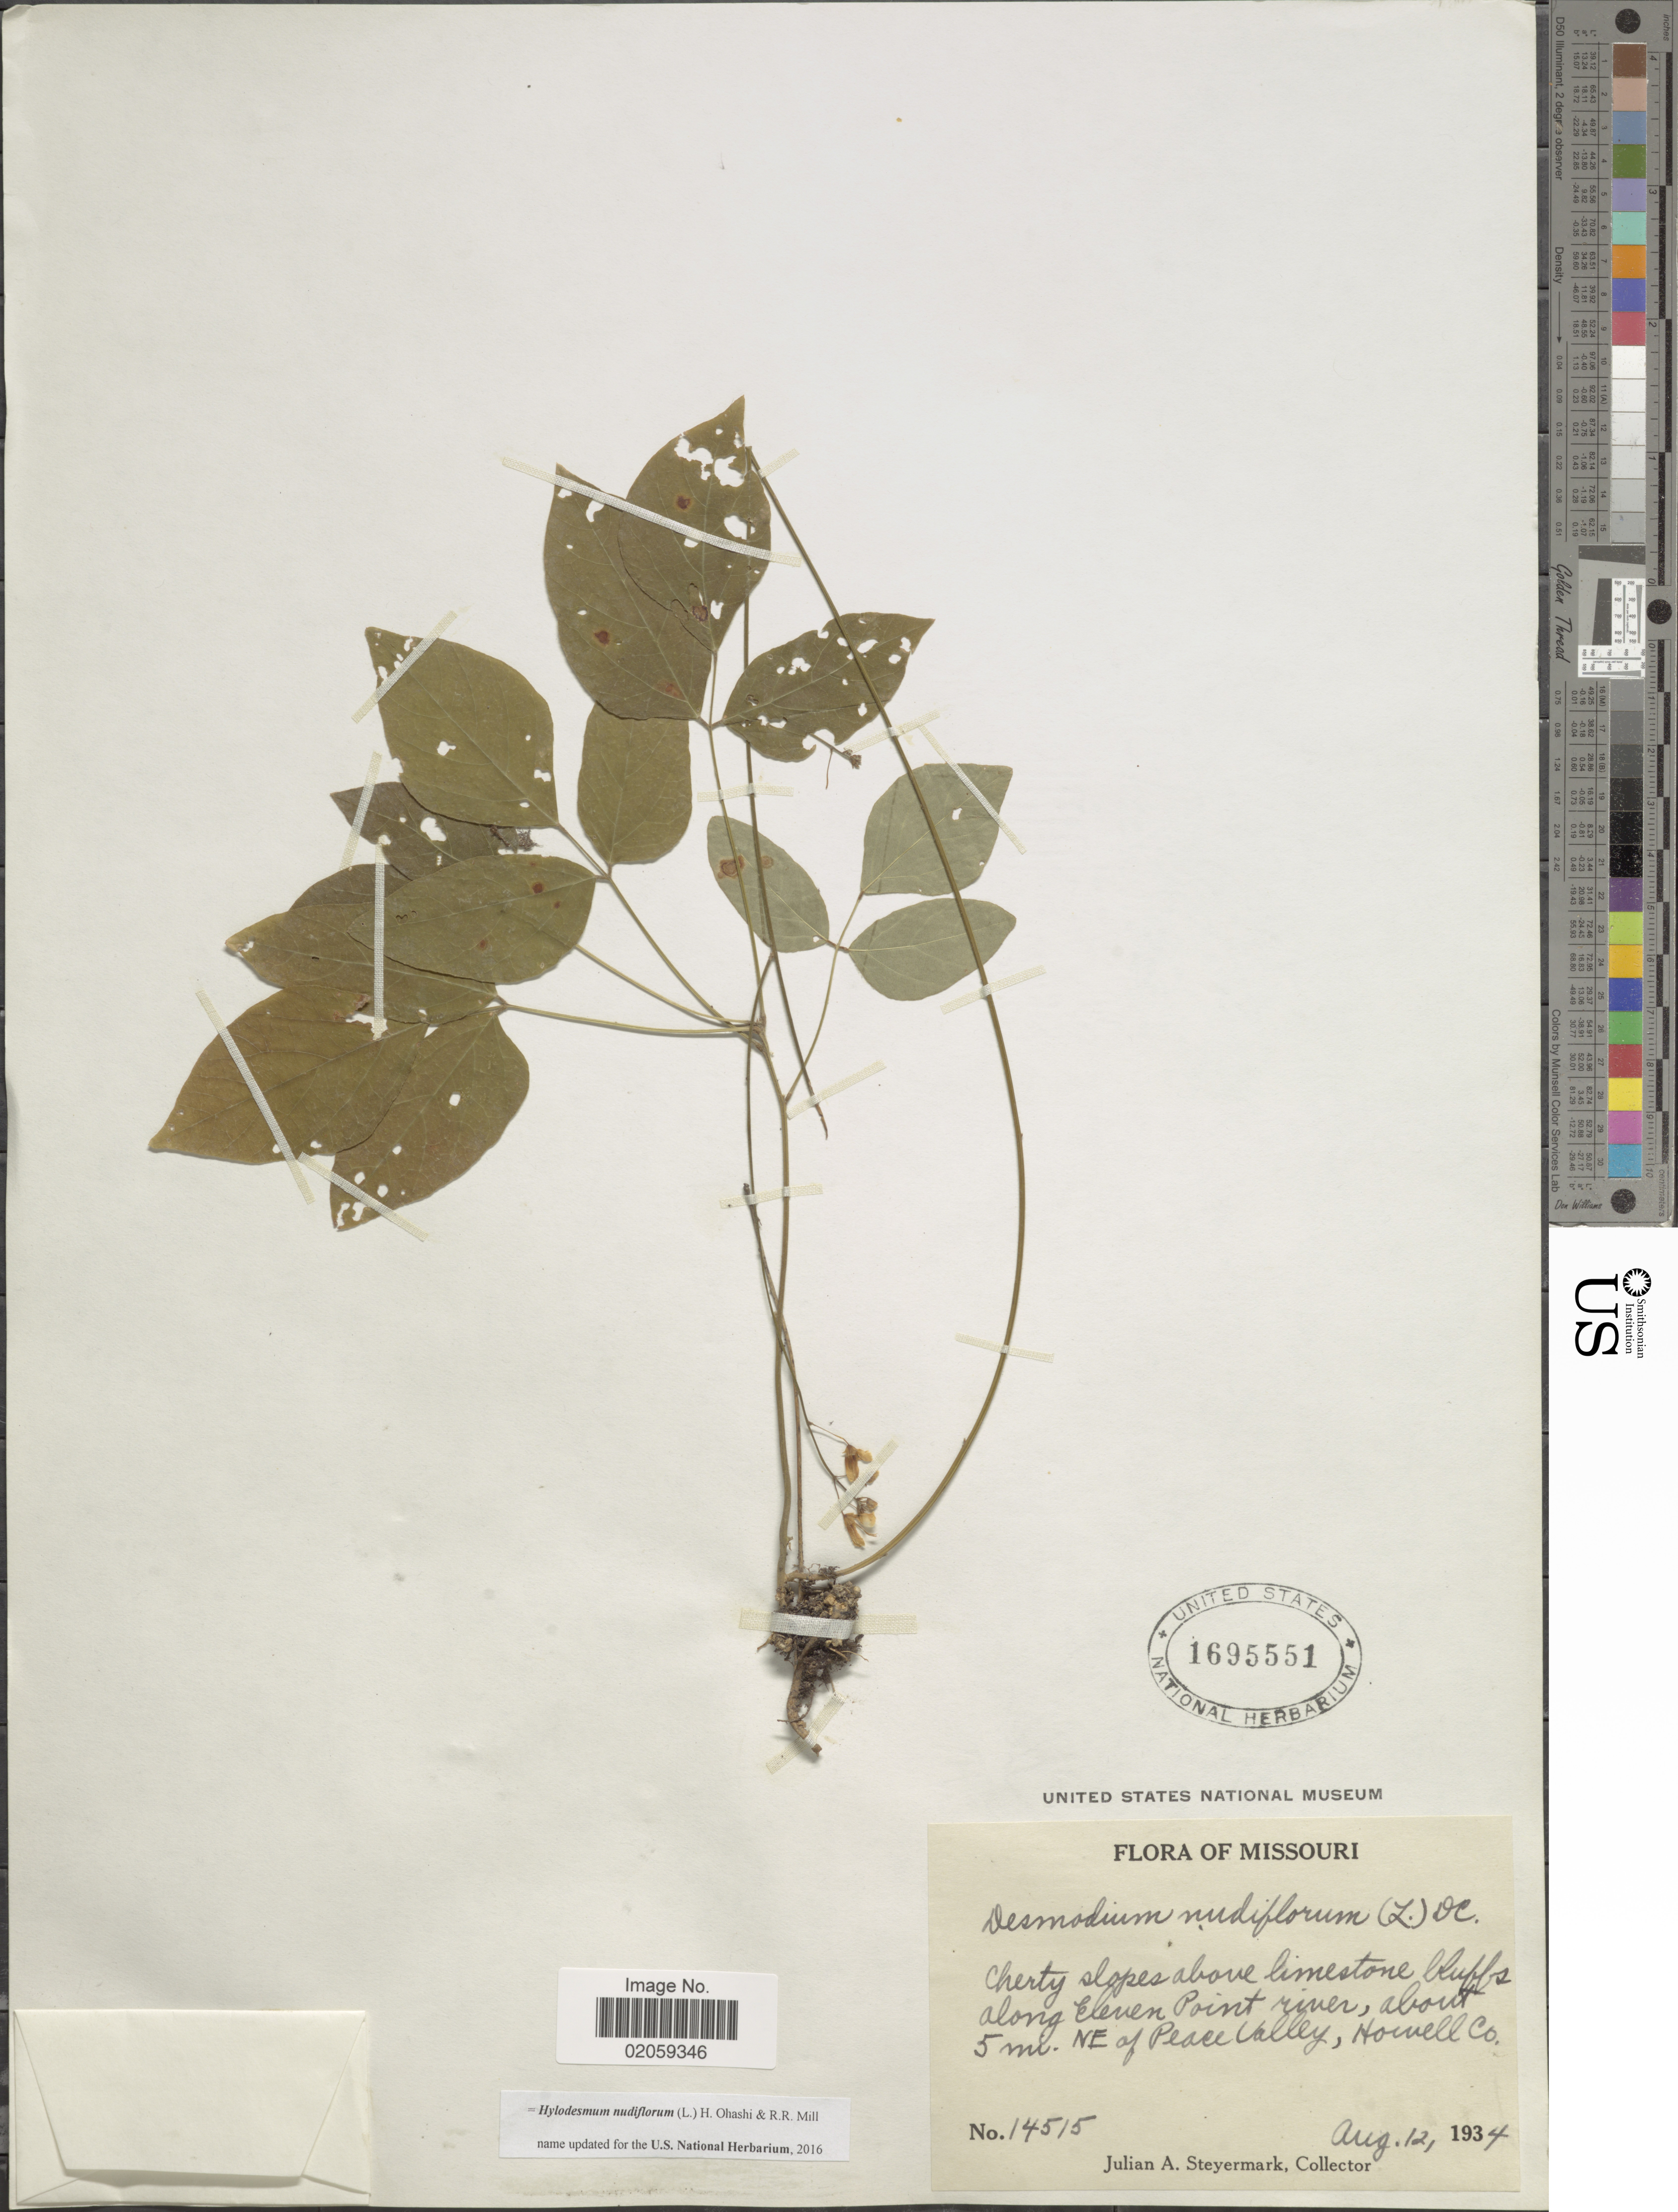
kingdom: Plantae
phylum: Tracheophyta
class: Magnoliopsida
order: Fabales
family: Fabaceae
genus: Hylodesmum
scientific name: Hylodesmum nudiflorum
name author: (L.) H. Ohashi & R.R. Mill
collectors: J. Steyermark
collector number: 14515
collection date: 1934-08-12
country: United States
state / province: Missouri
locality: Cherty slopes above limestone bluffs along Eleven Point River, about 5 mi NE of Peace Valley, Howell Co.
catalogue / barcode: US 1695551